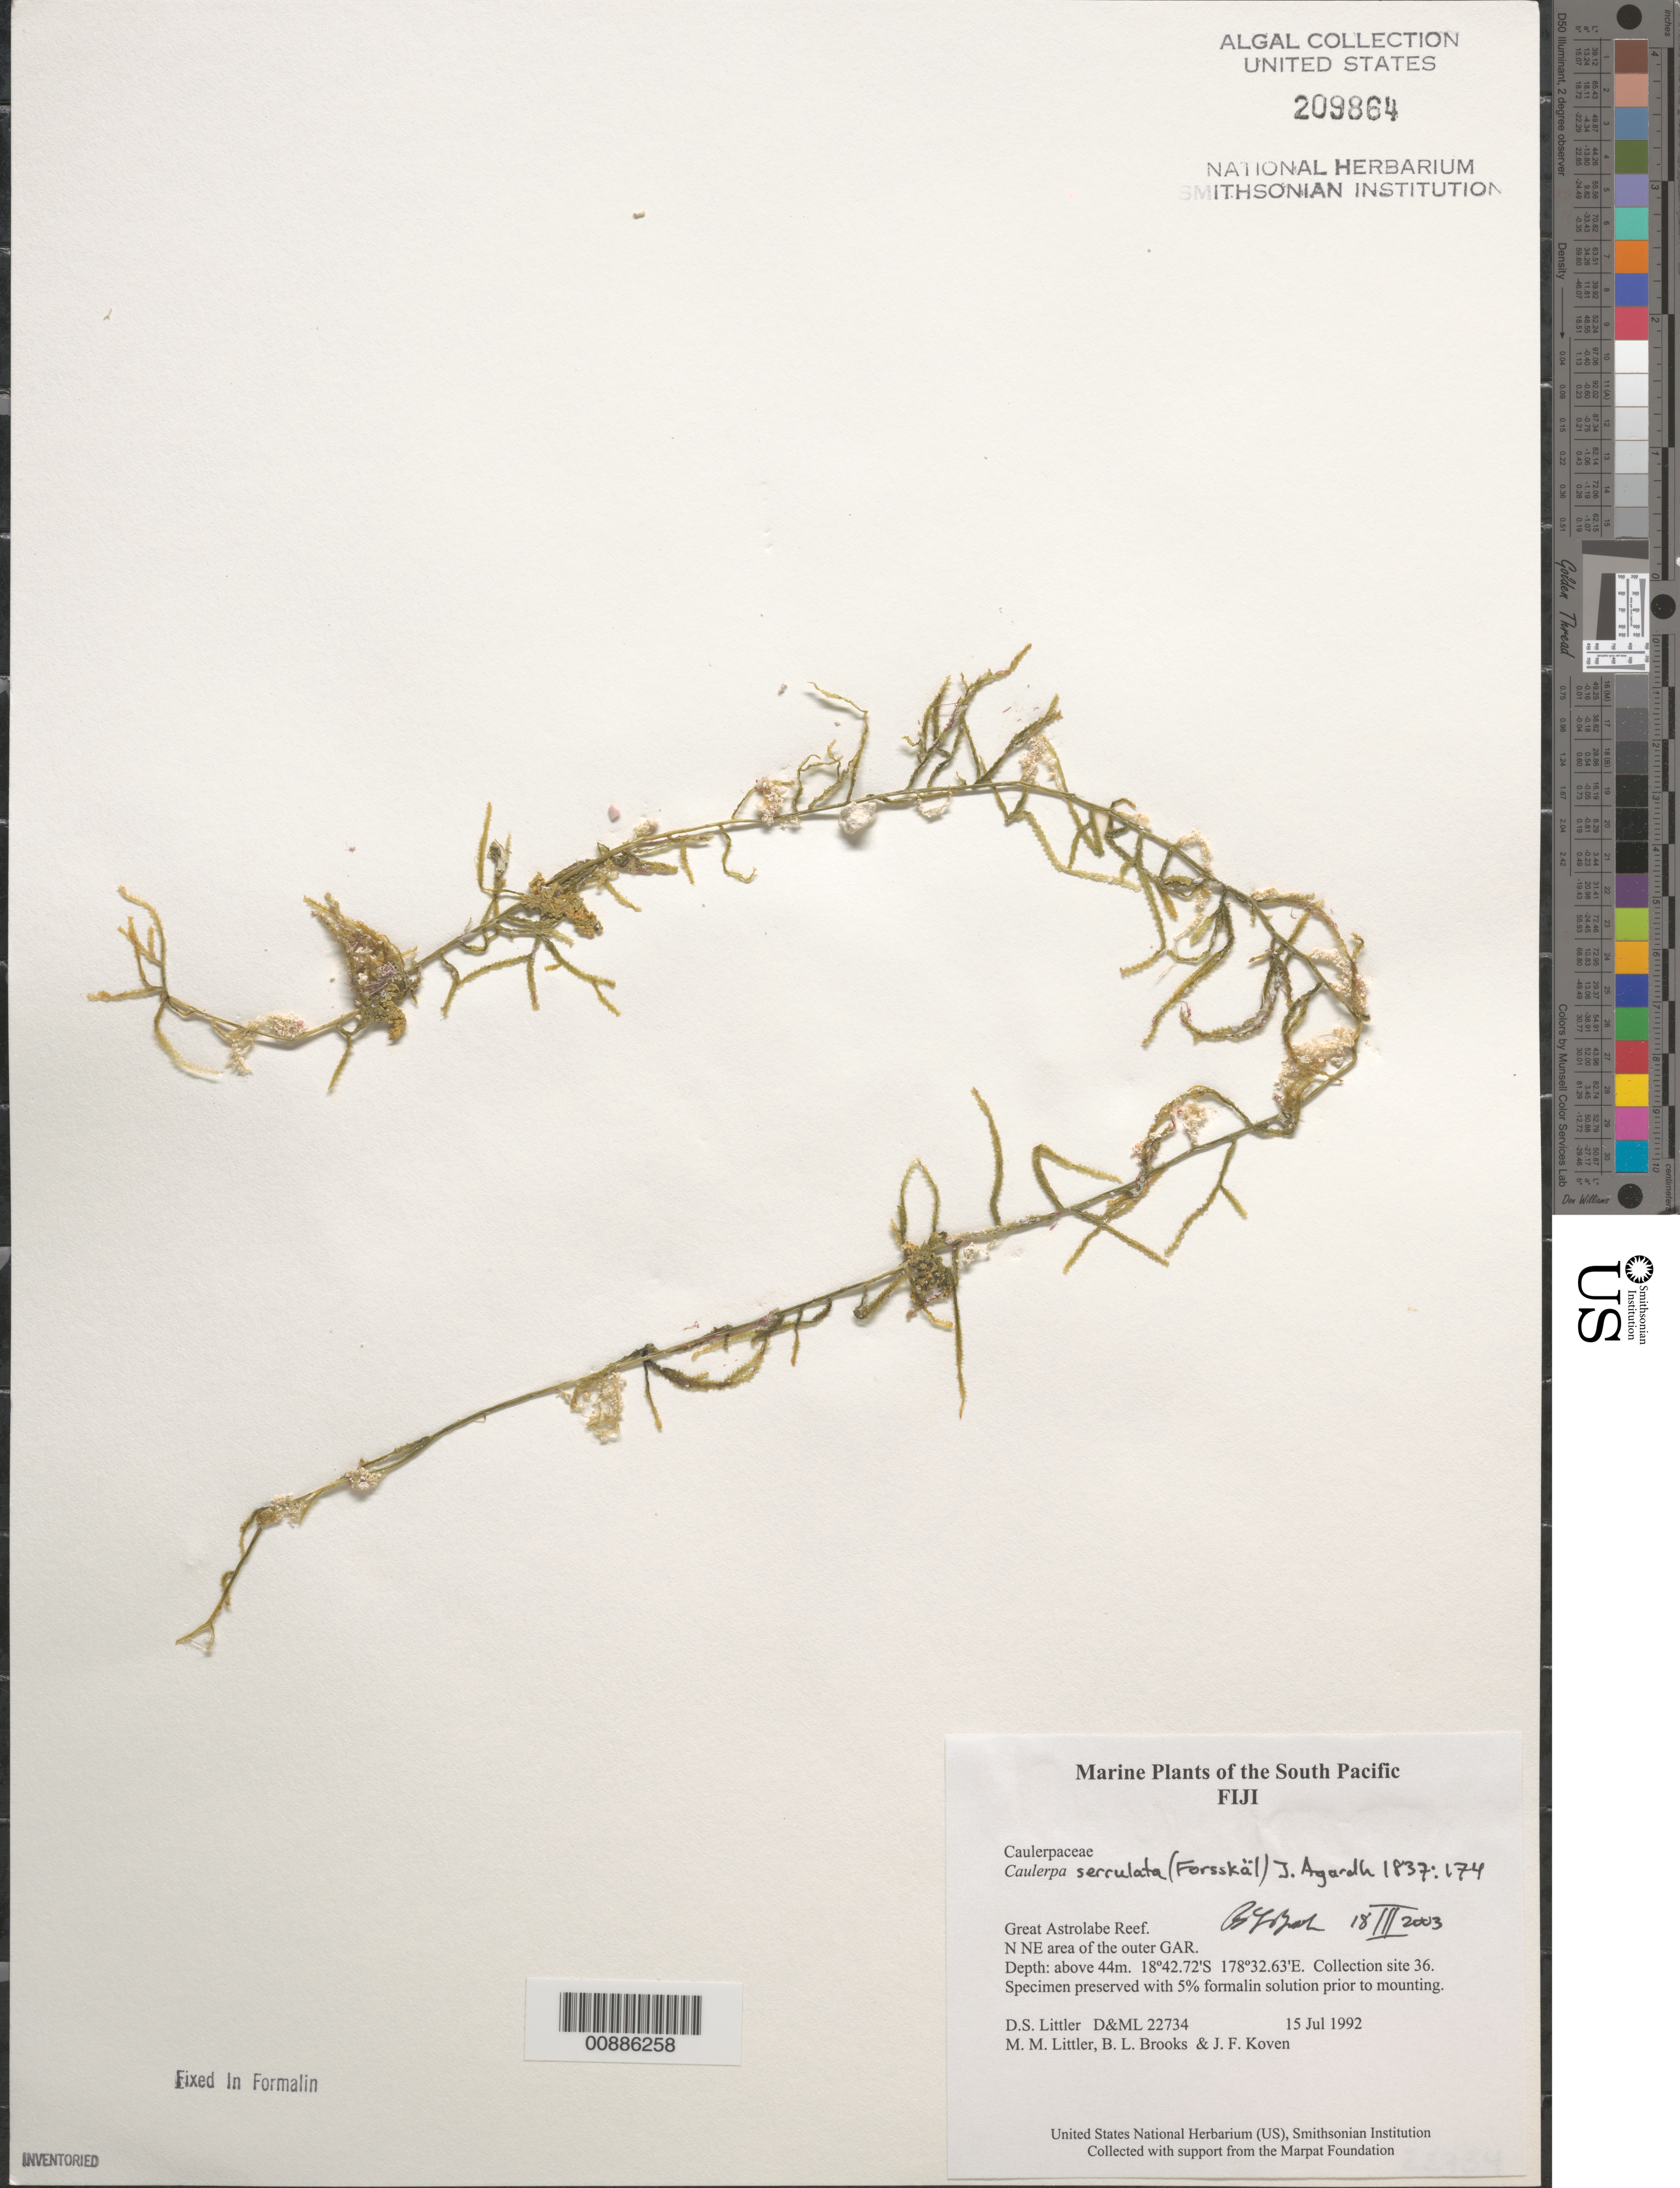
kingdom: Plantae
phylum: Chlorophyta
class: Ulvophyceae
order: Bryopsidales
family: Caulerpaceae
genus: Caulerpa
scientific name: Caulerpa serrulata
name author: (Forssk.) J. Agardh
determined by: Brooks, B. L., (BOT), Smithsonian Institution - National Museum of Natural History (UNITED STATES)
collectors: D. S. Littler, M. M. Littler, B. Brooks & J. Koven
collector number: D&ML 22734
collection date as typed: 15 Jul 1992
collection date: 1992-07-15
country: Fiji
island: Great Astrolabe Reef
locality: Great Astrolabe Reef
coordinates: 18 42.72'S, 178 32.63'E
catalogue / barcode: US 209864